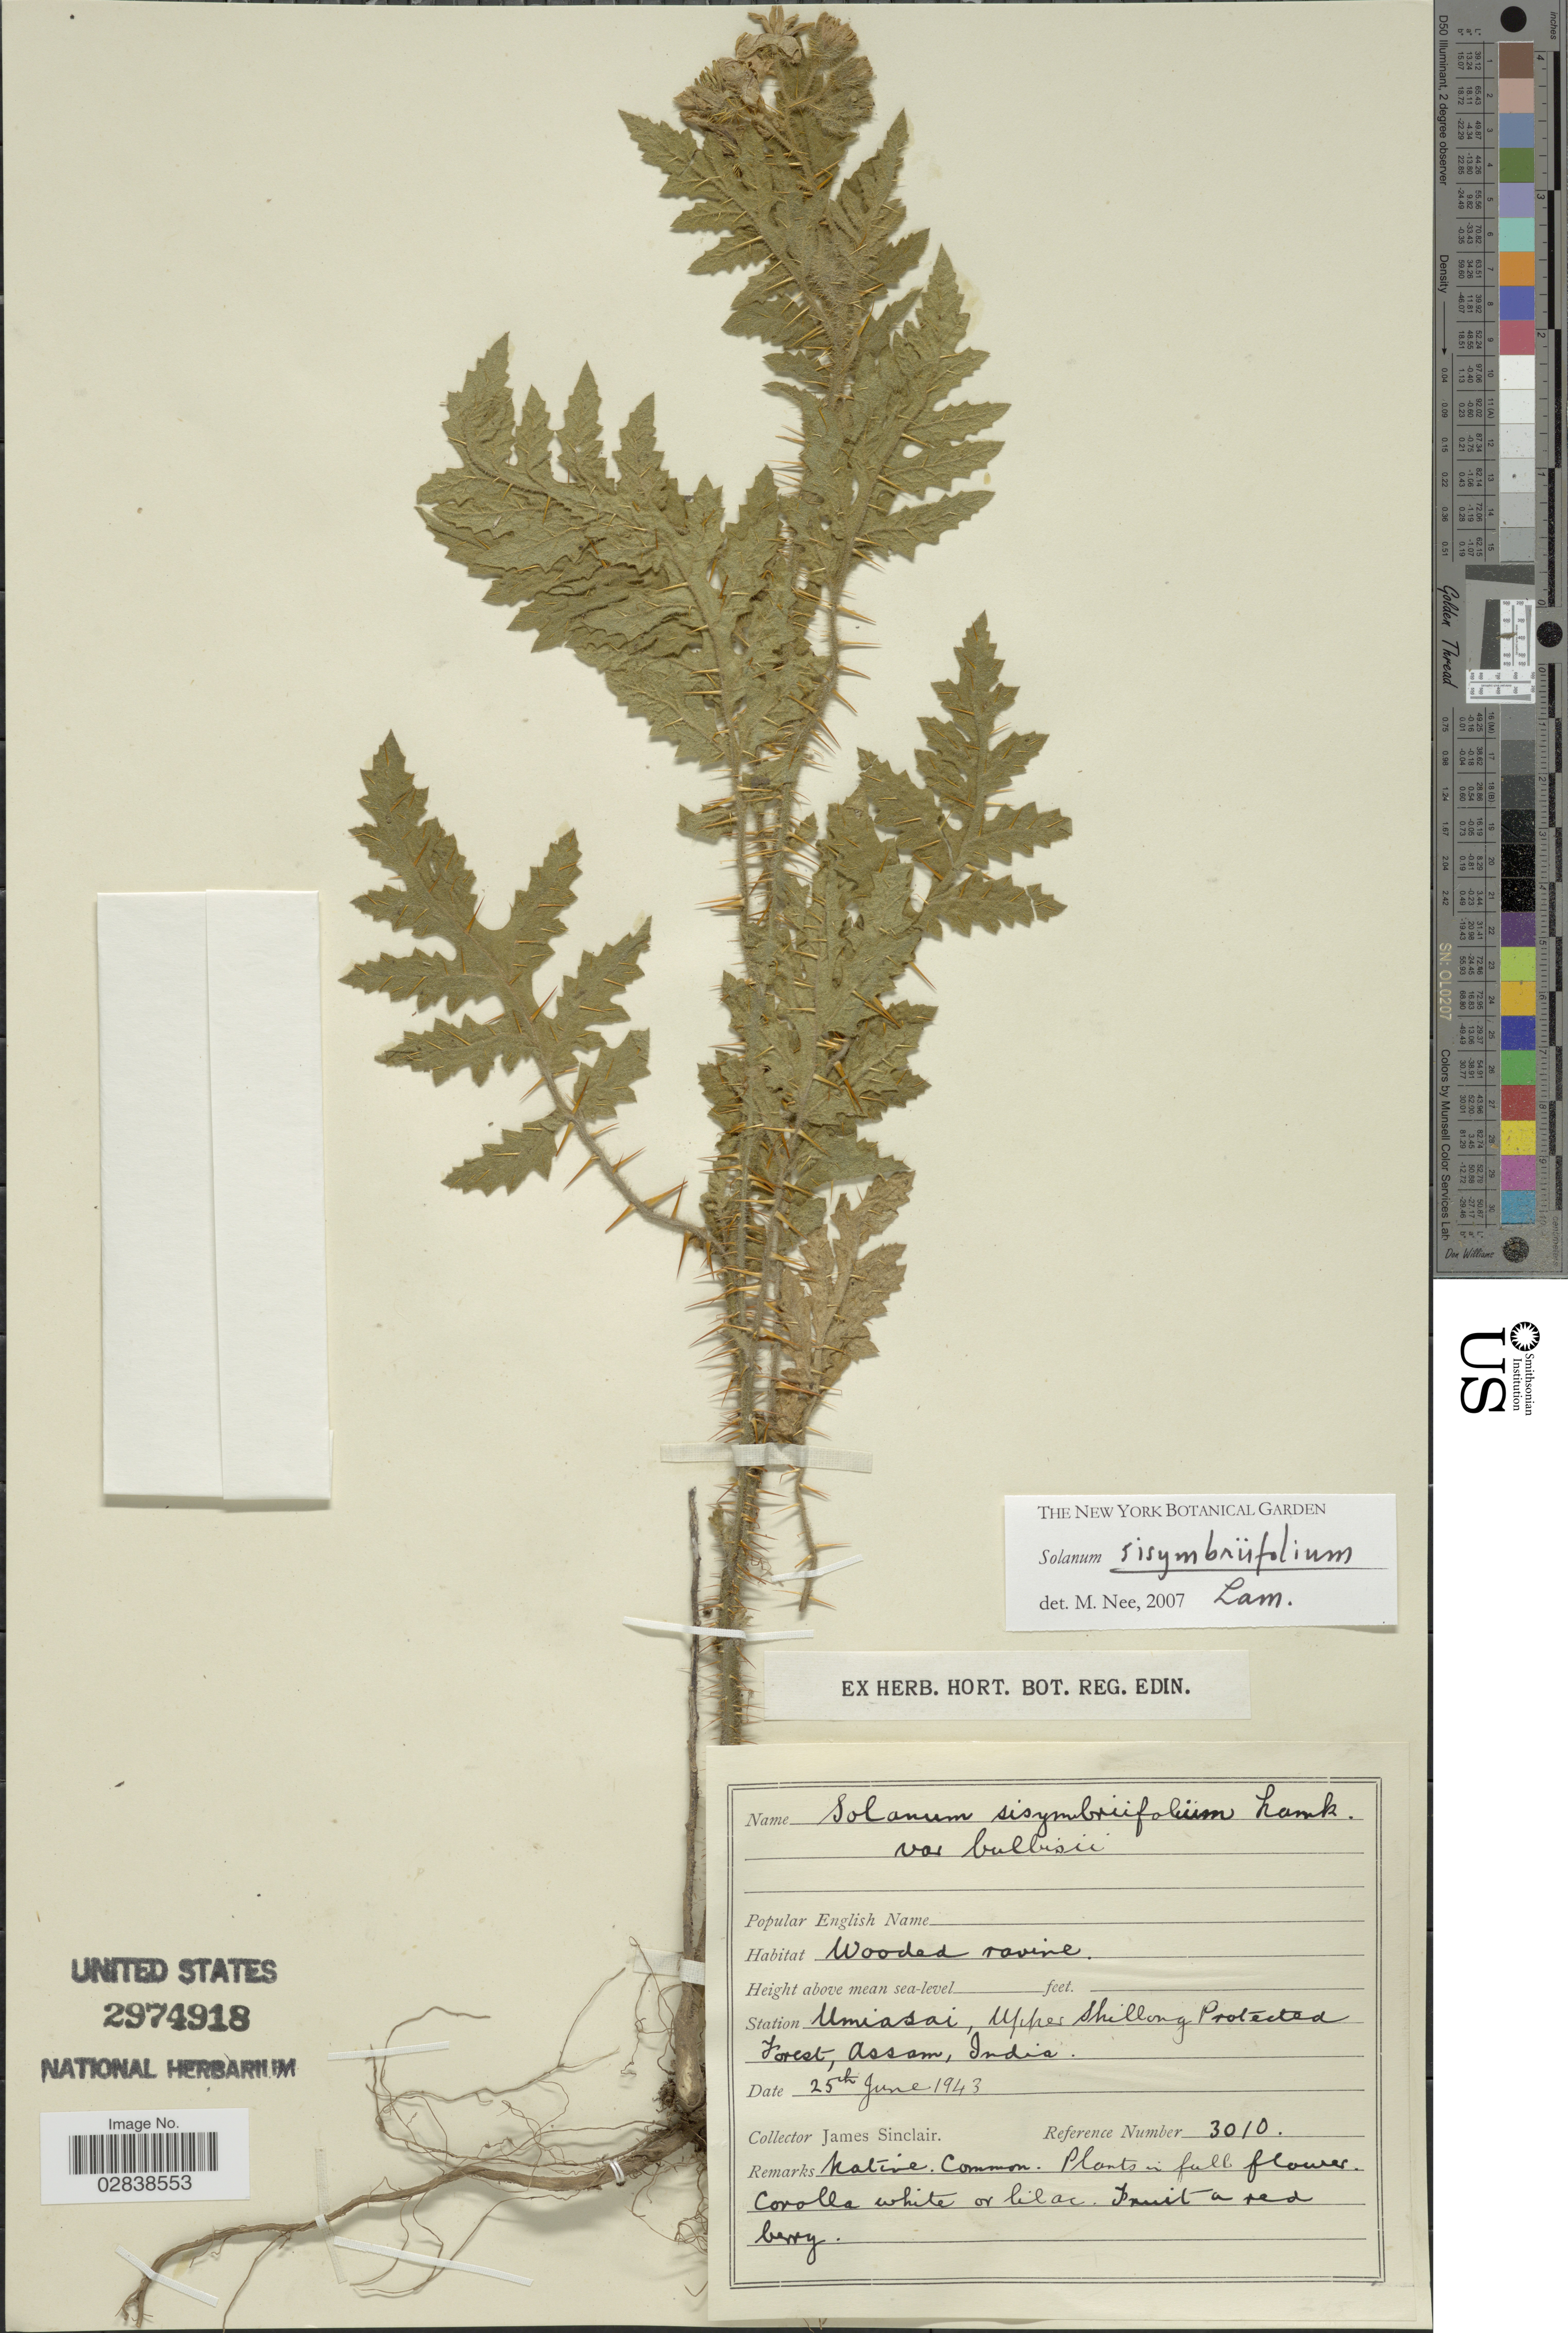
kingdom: Plantae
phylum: Tracheophyta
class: Magnoliopsida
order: Solanales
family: Solanaceae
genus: Solanum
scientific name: Solanum sisymbriifolium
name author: Lam.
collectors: J. Sinclair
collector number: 3010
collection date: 1943-06-25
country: India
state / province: Meghalaya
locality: Station Umiasai, Upper Shillong Protected Forest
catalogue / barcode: US 2974918